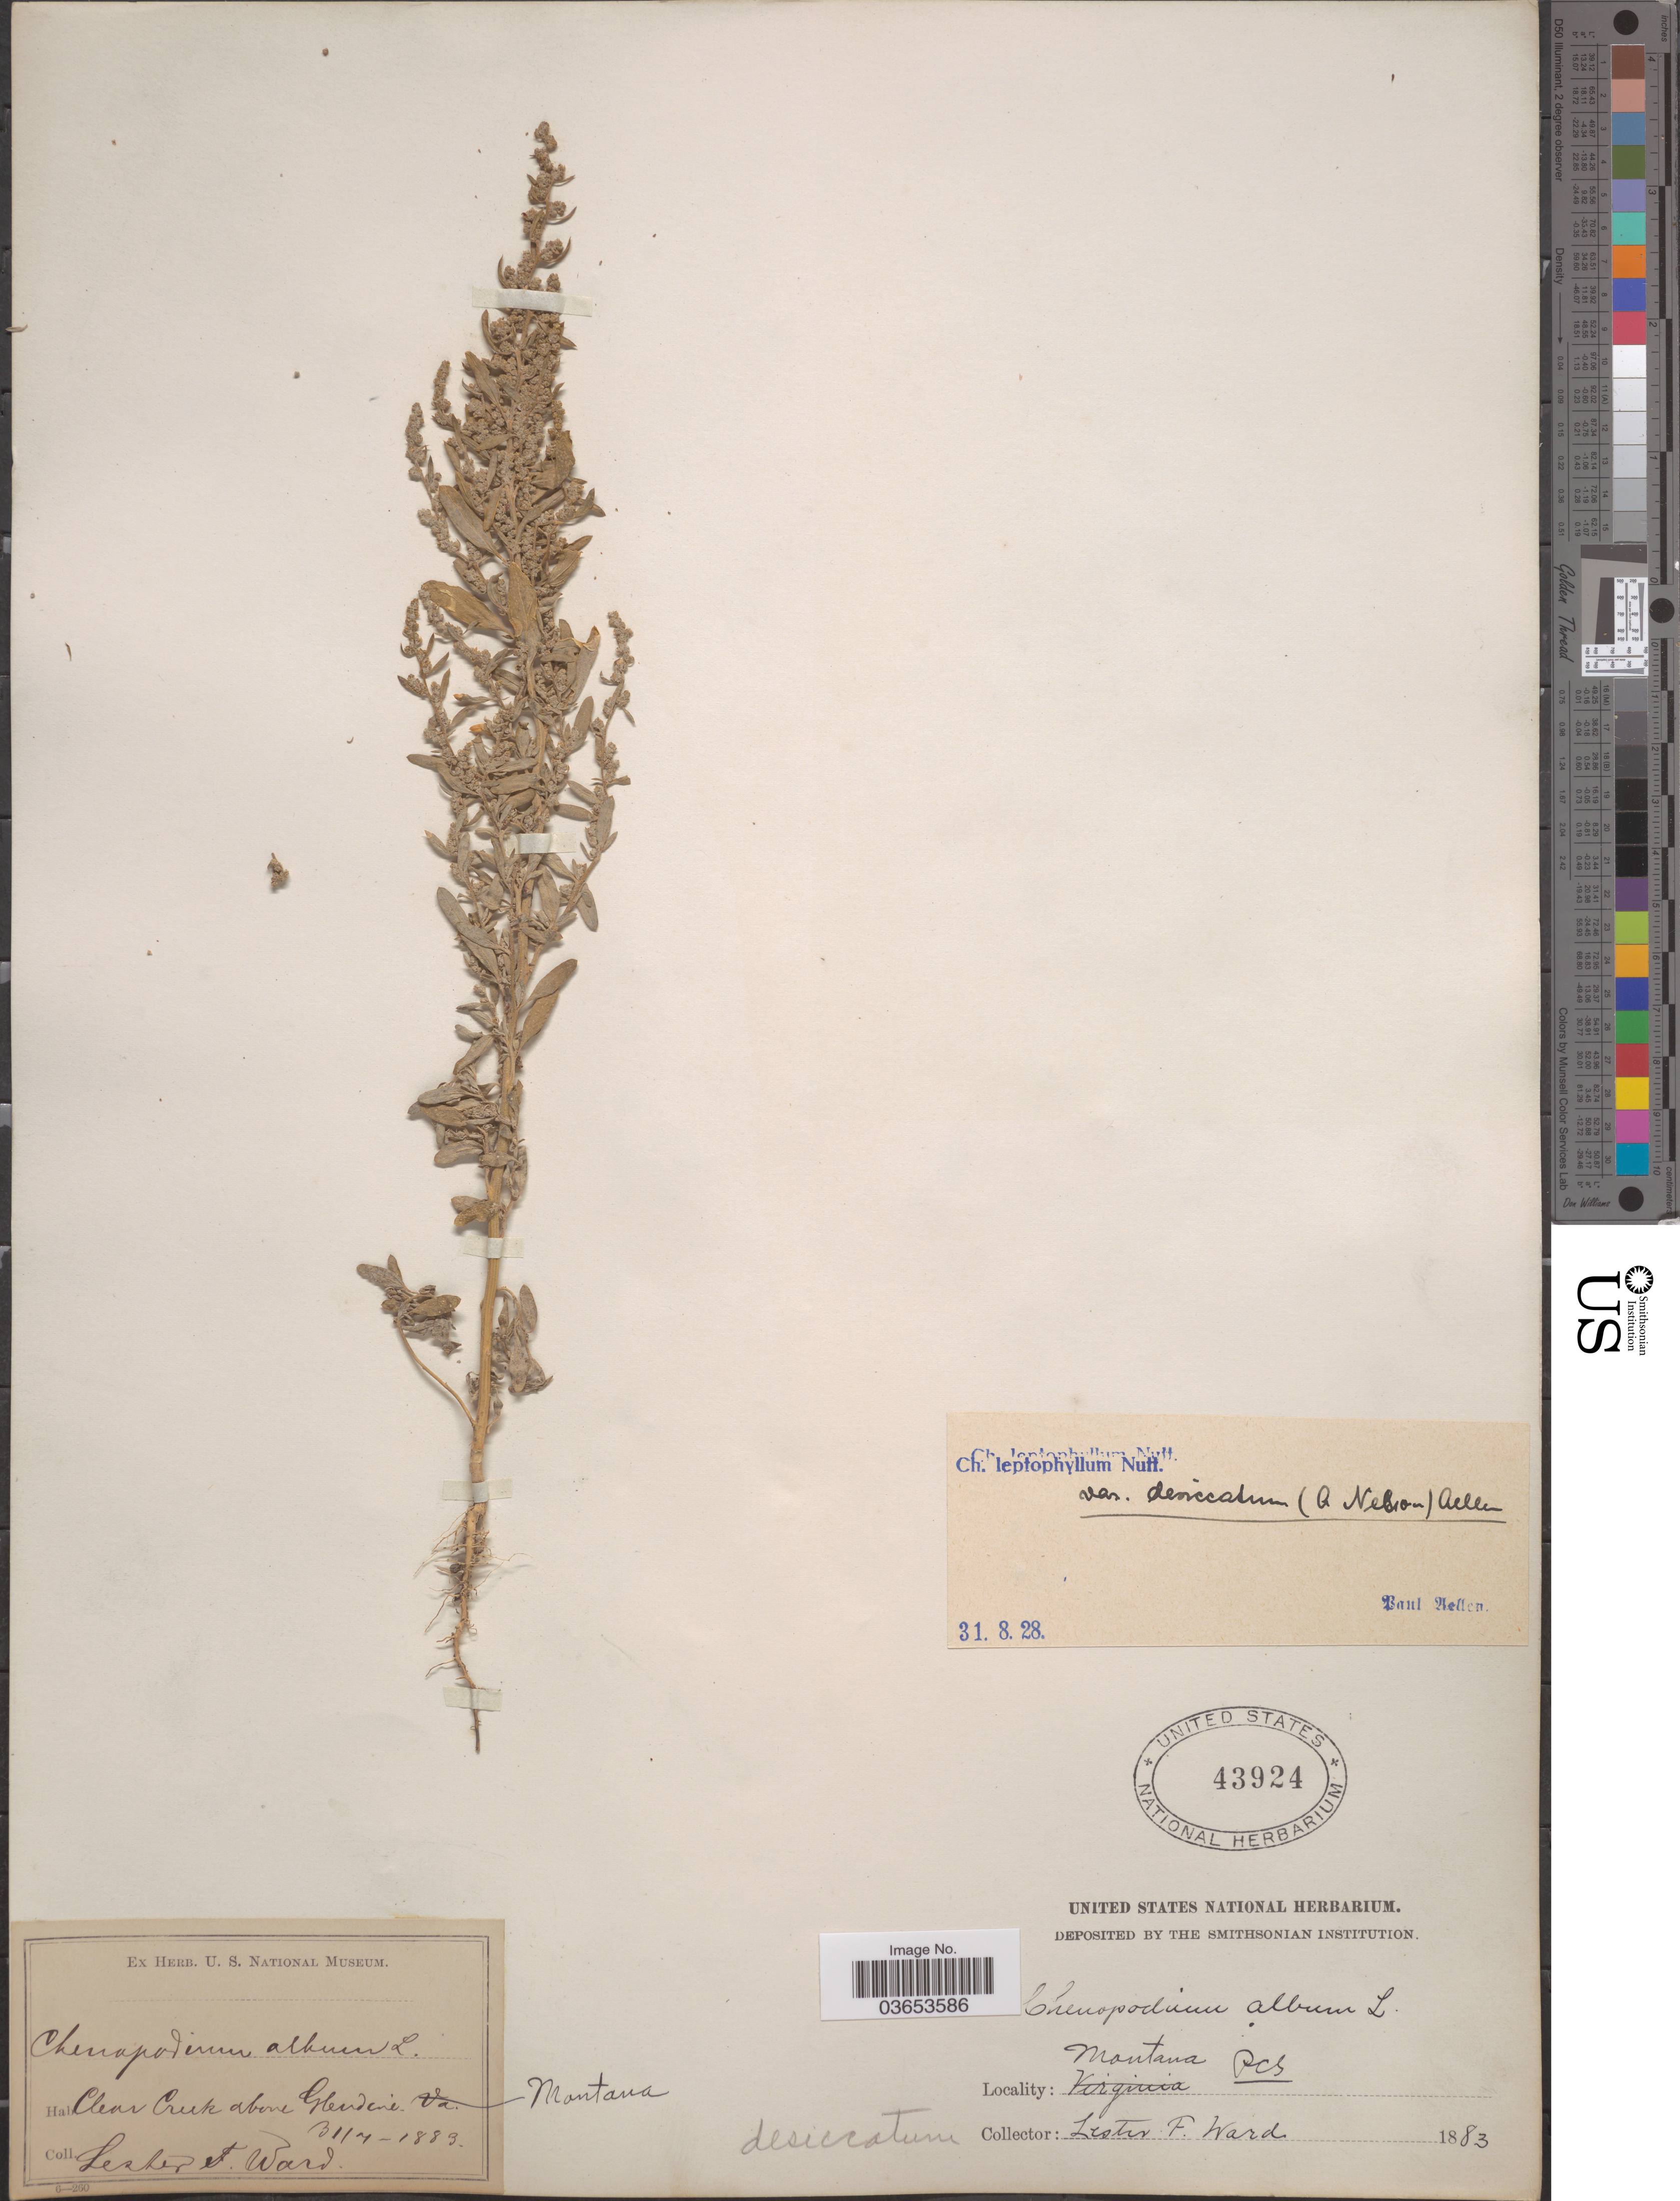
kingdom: Plantae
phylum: Tracheophyta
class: Magnoliopsida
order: Caryophyllales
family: Amaranthaceae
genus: Chenopodium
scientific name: Chenopodium leptophyllum var. desiccatum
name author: (A. Nelson) Aellen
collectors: L. F. Ward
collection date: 1883-07-31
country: United States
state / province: Montana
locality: Clear Creek above Glendive.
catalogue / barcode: US 43924